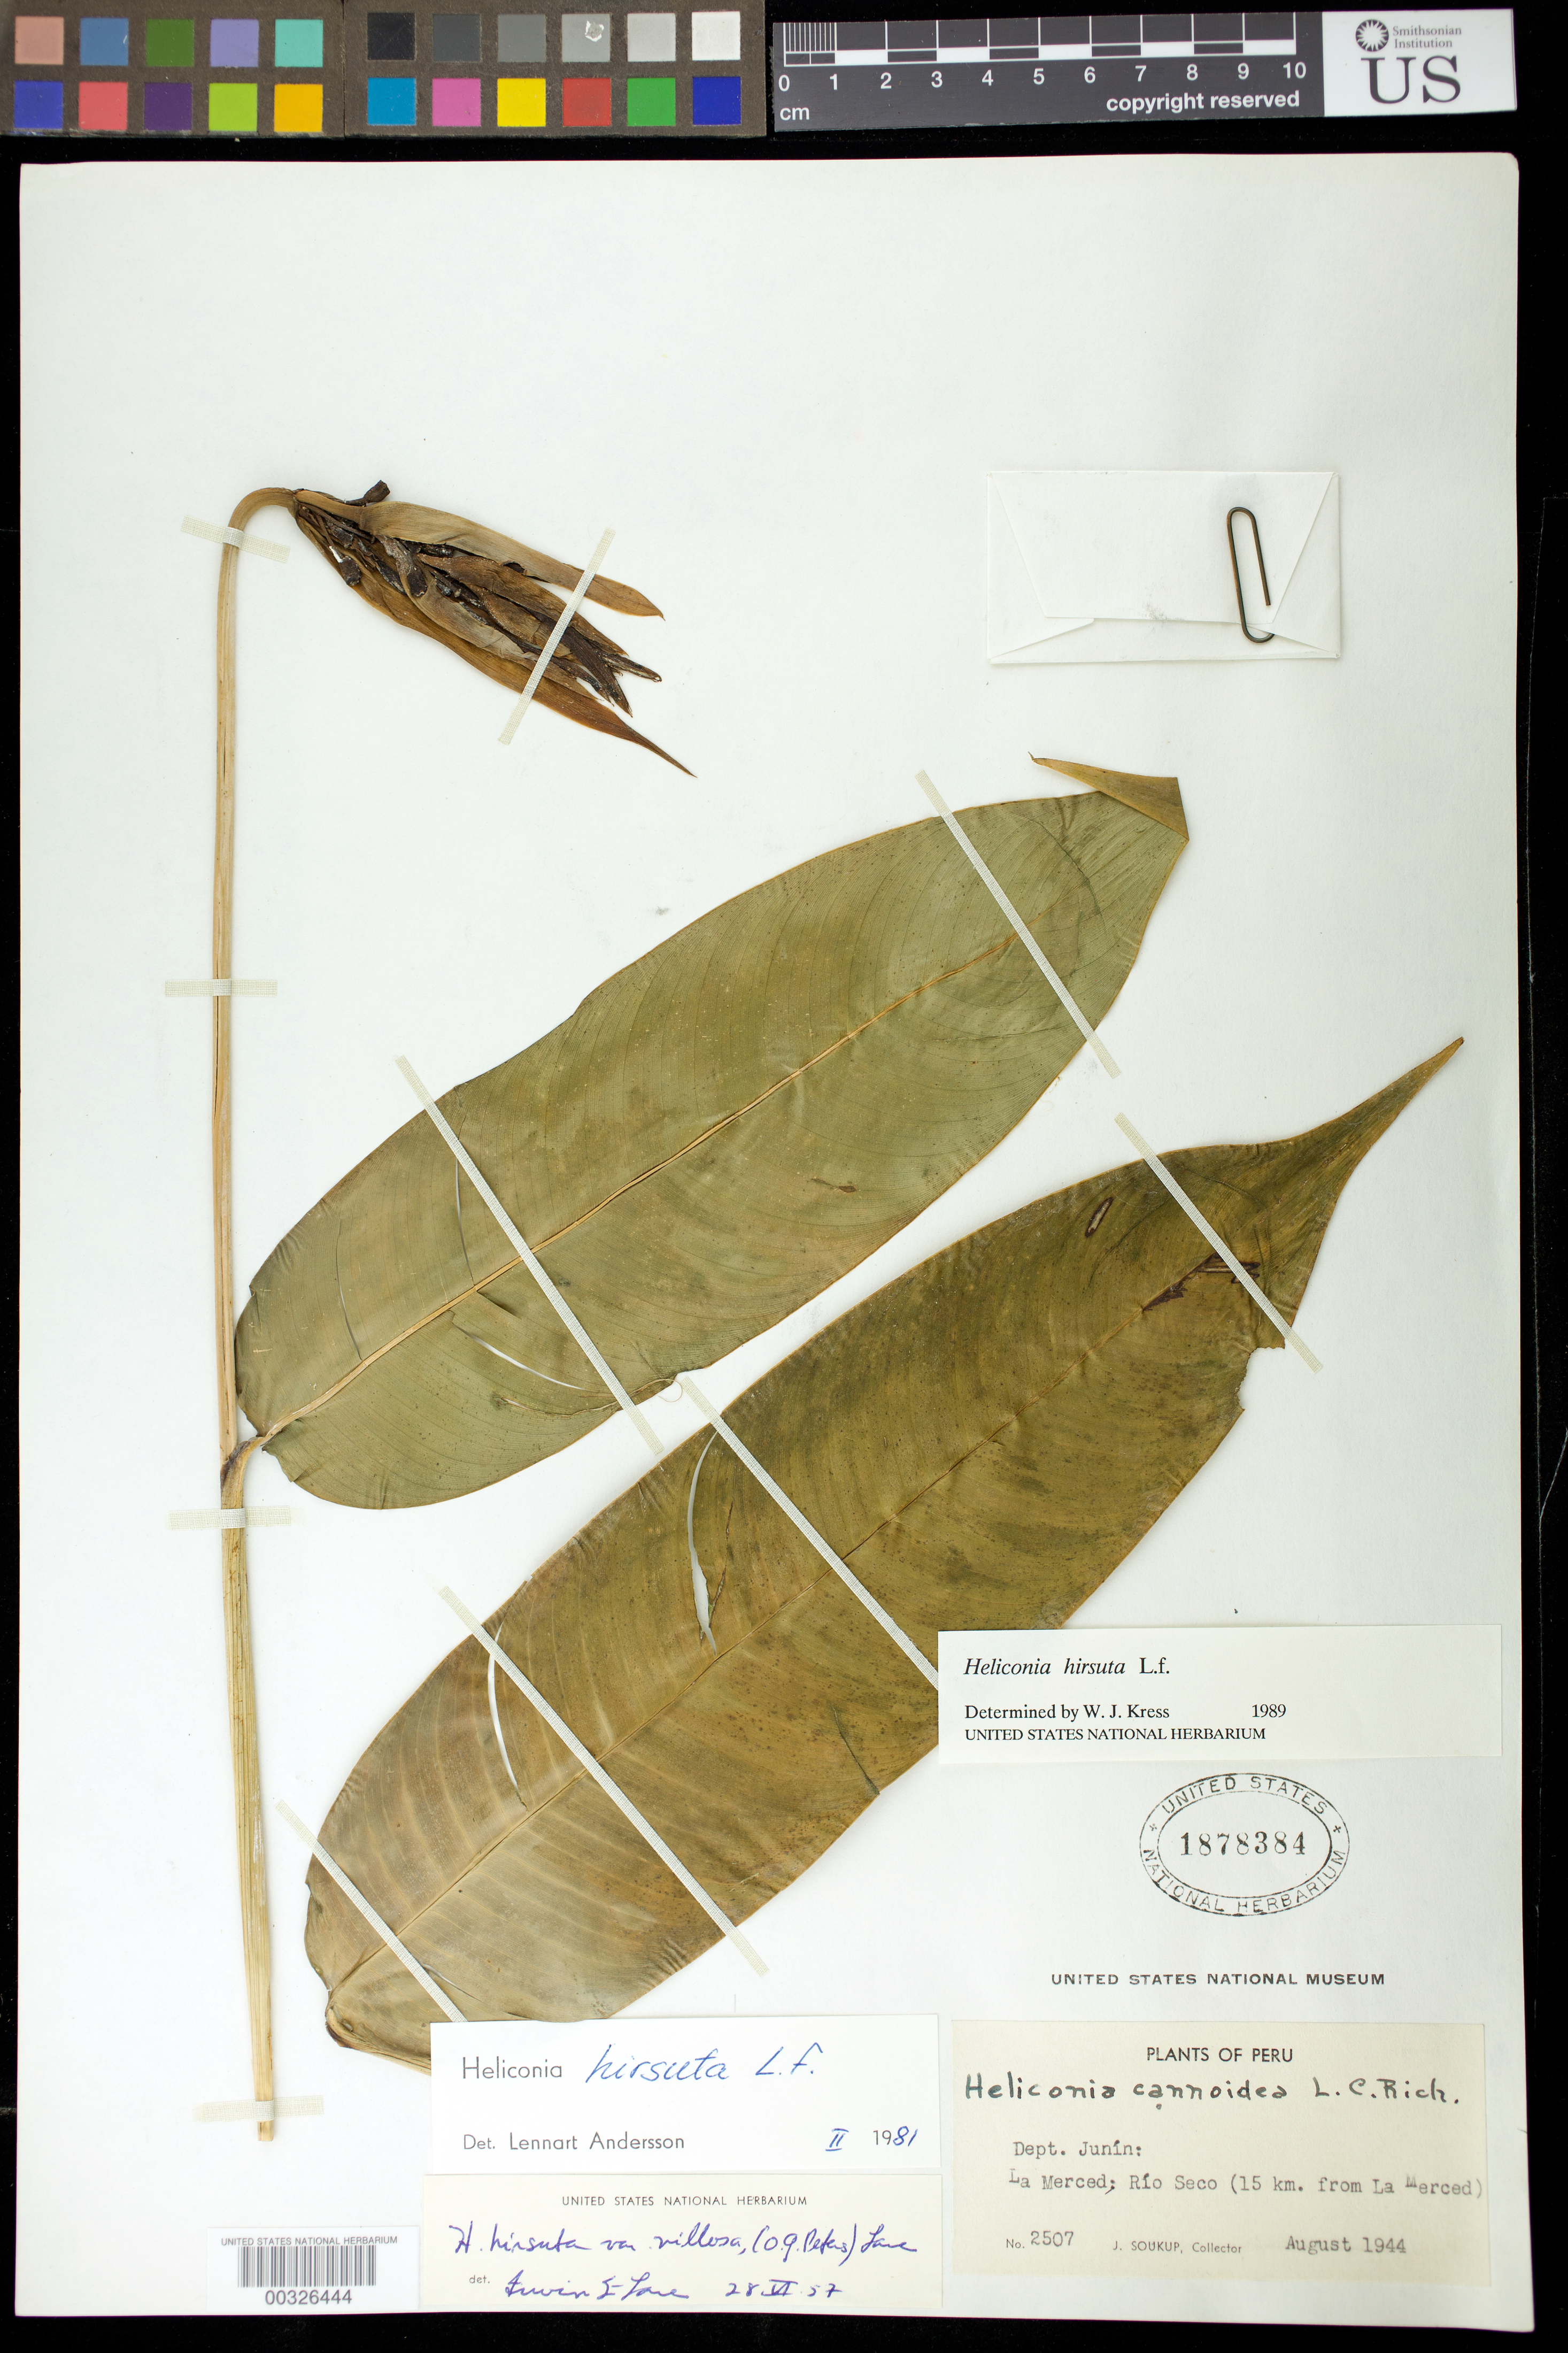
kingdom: Plantae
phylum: Tracheophyta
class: Liliopsida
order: Zingiberales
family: Heliconiaceae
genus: Heliconia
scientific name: Heliconia hirsuta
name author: L. f.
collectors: J. J. Soukup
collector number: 2507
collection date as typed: Aug 1944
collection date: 1944-08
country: Peru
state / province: Junín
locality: La merced, rio seco (15 km from la merced)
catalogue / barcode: US 1878384